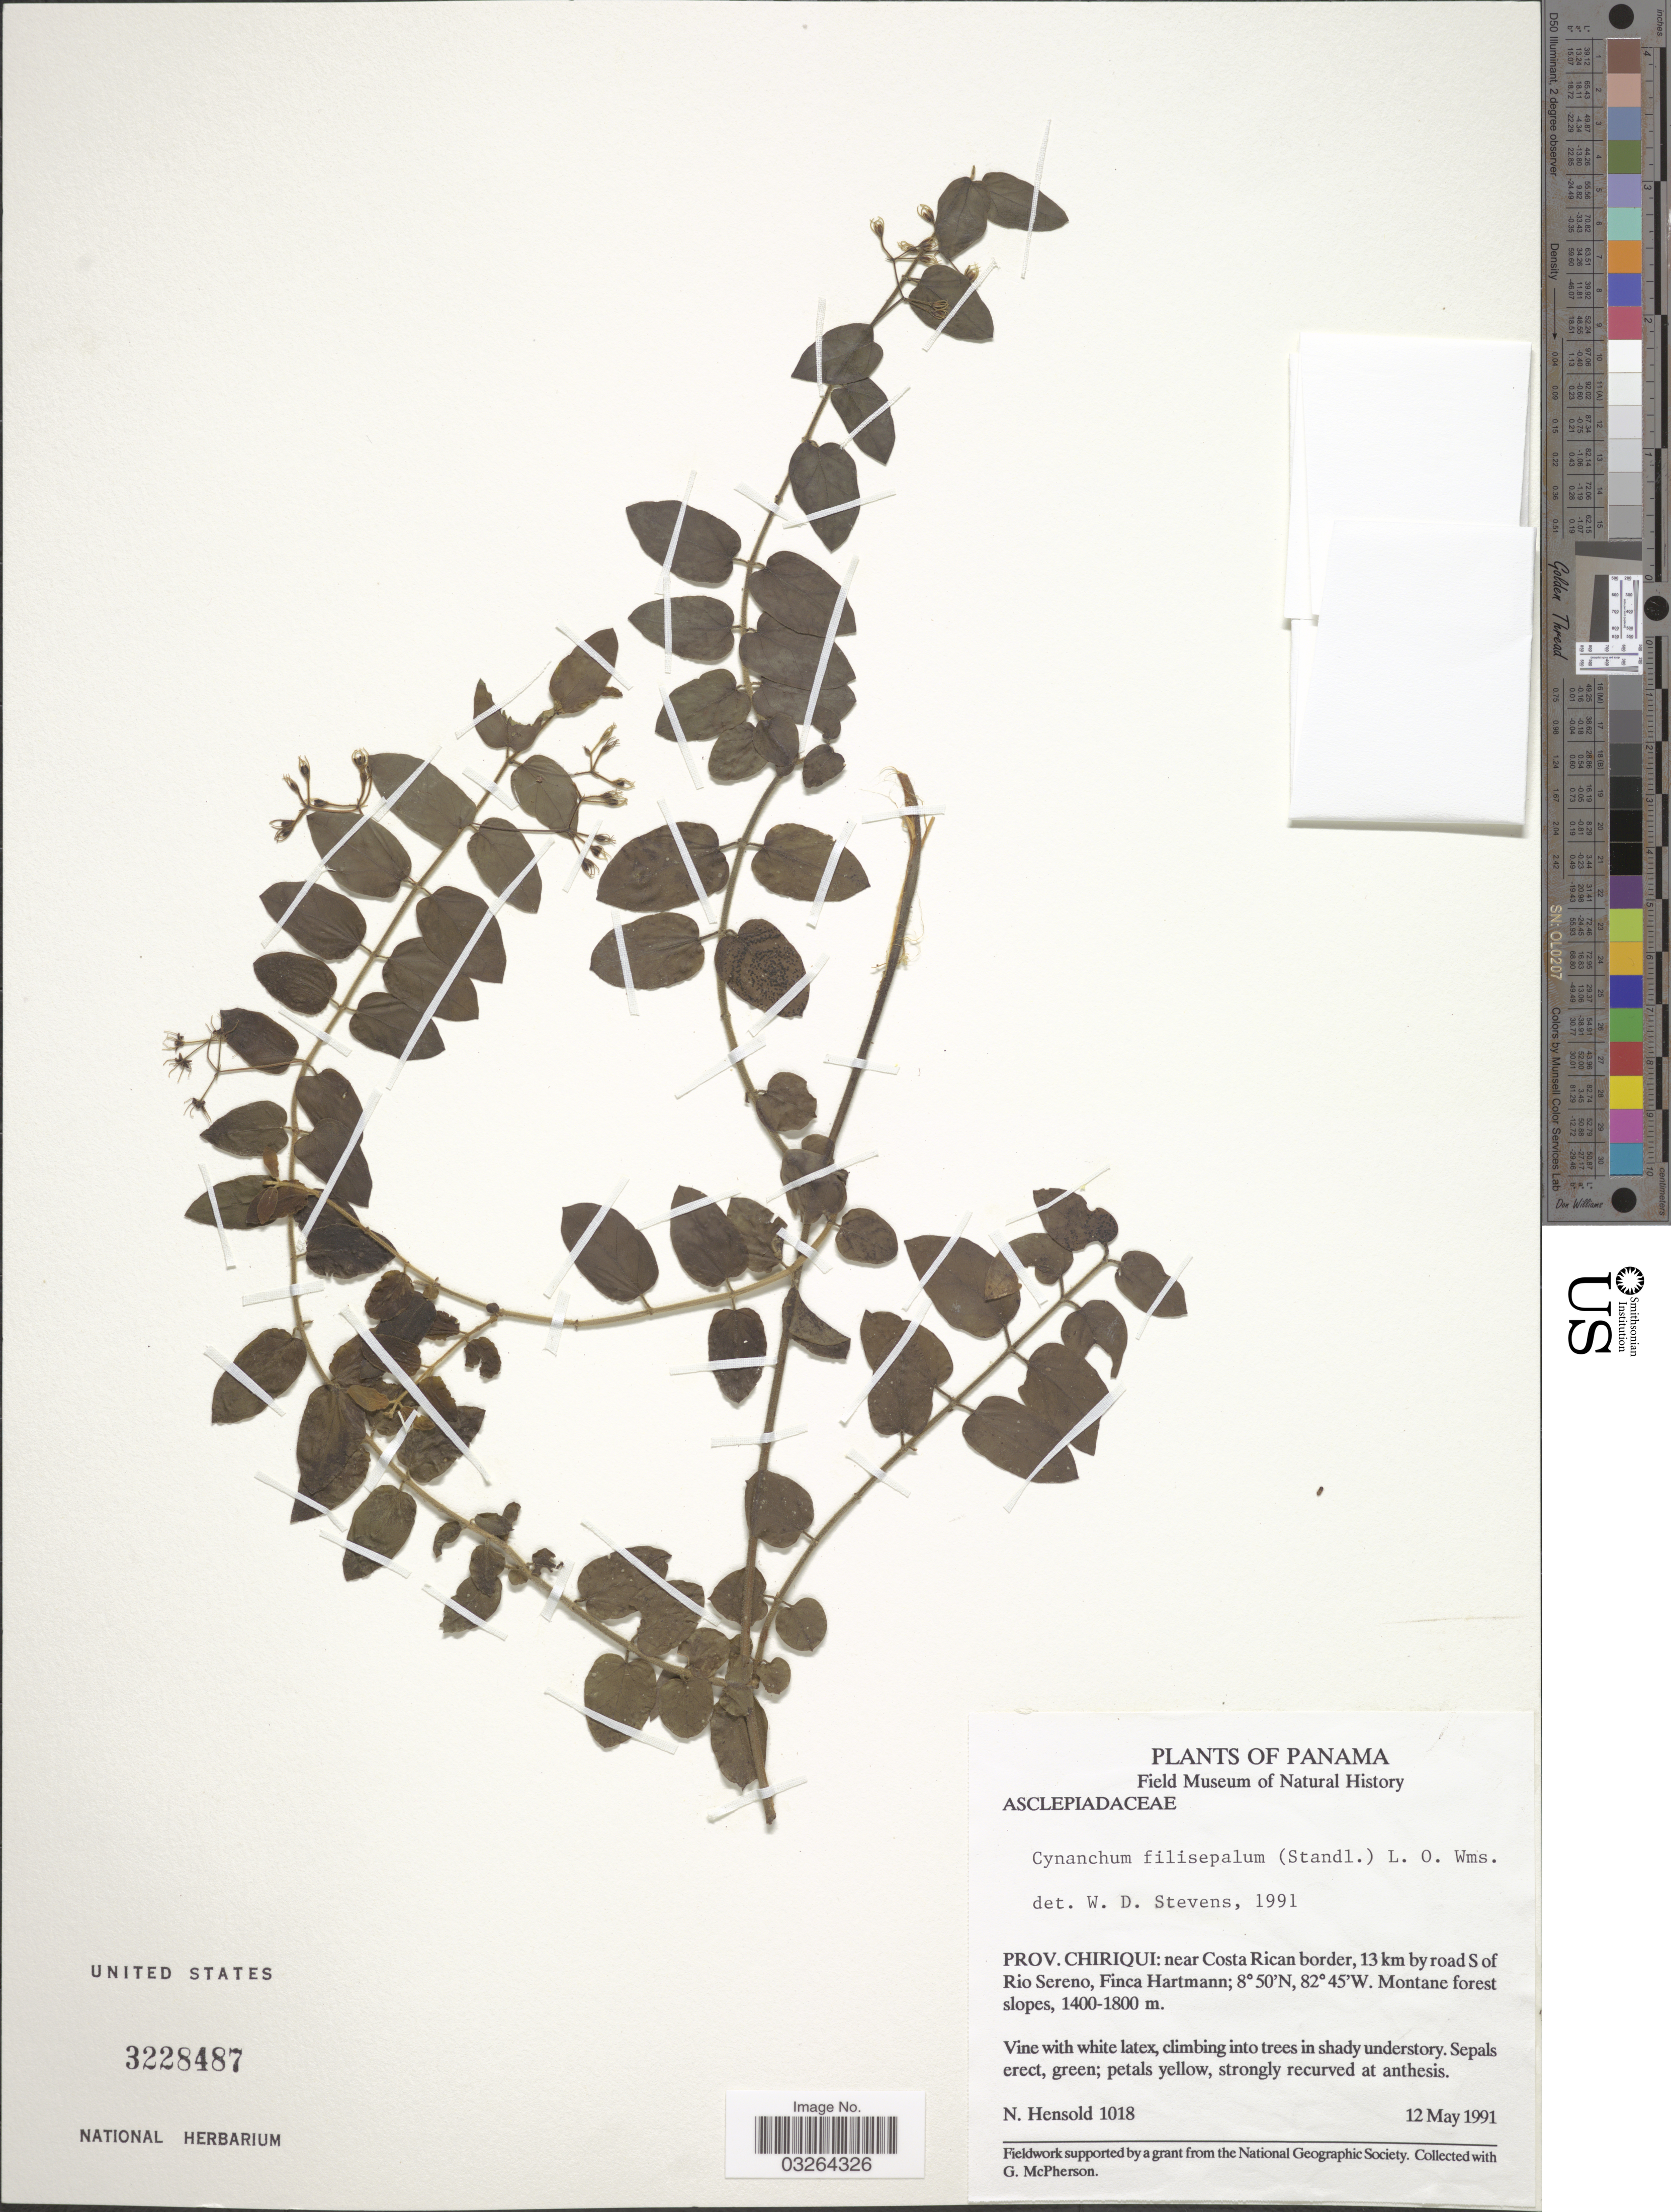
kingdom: Plantae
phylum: Tracheophyta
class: Magnoliopsida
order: Gentianales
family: Apocynaceae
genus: Cynanchum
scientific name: Cynanchum filisepalum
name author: (Standl.) L.O. Williams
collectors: N. Hensold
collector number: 1018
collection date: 1991-05-12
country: Panama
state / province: Chiriqui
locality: Near Costa Rican border, 13 km by road S of Rio Sereno, Finca Hartmann.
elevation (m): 1400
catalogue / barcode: US 3228487